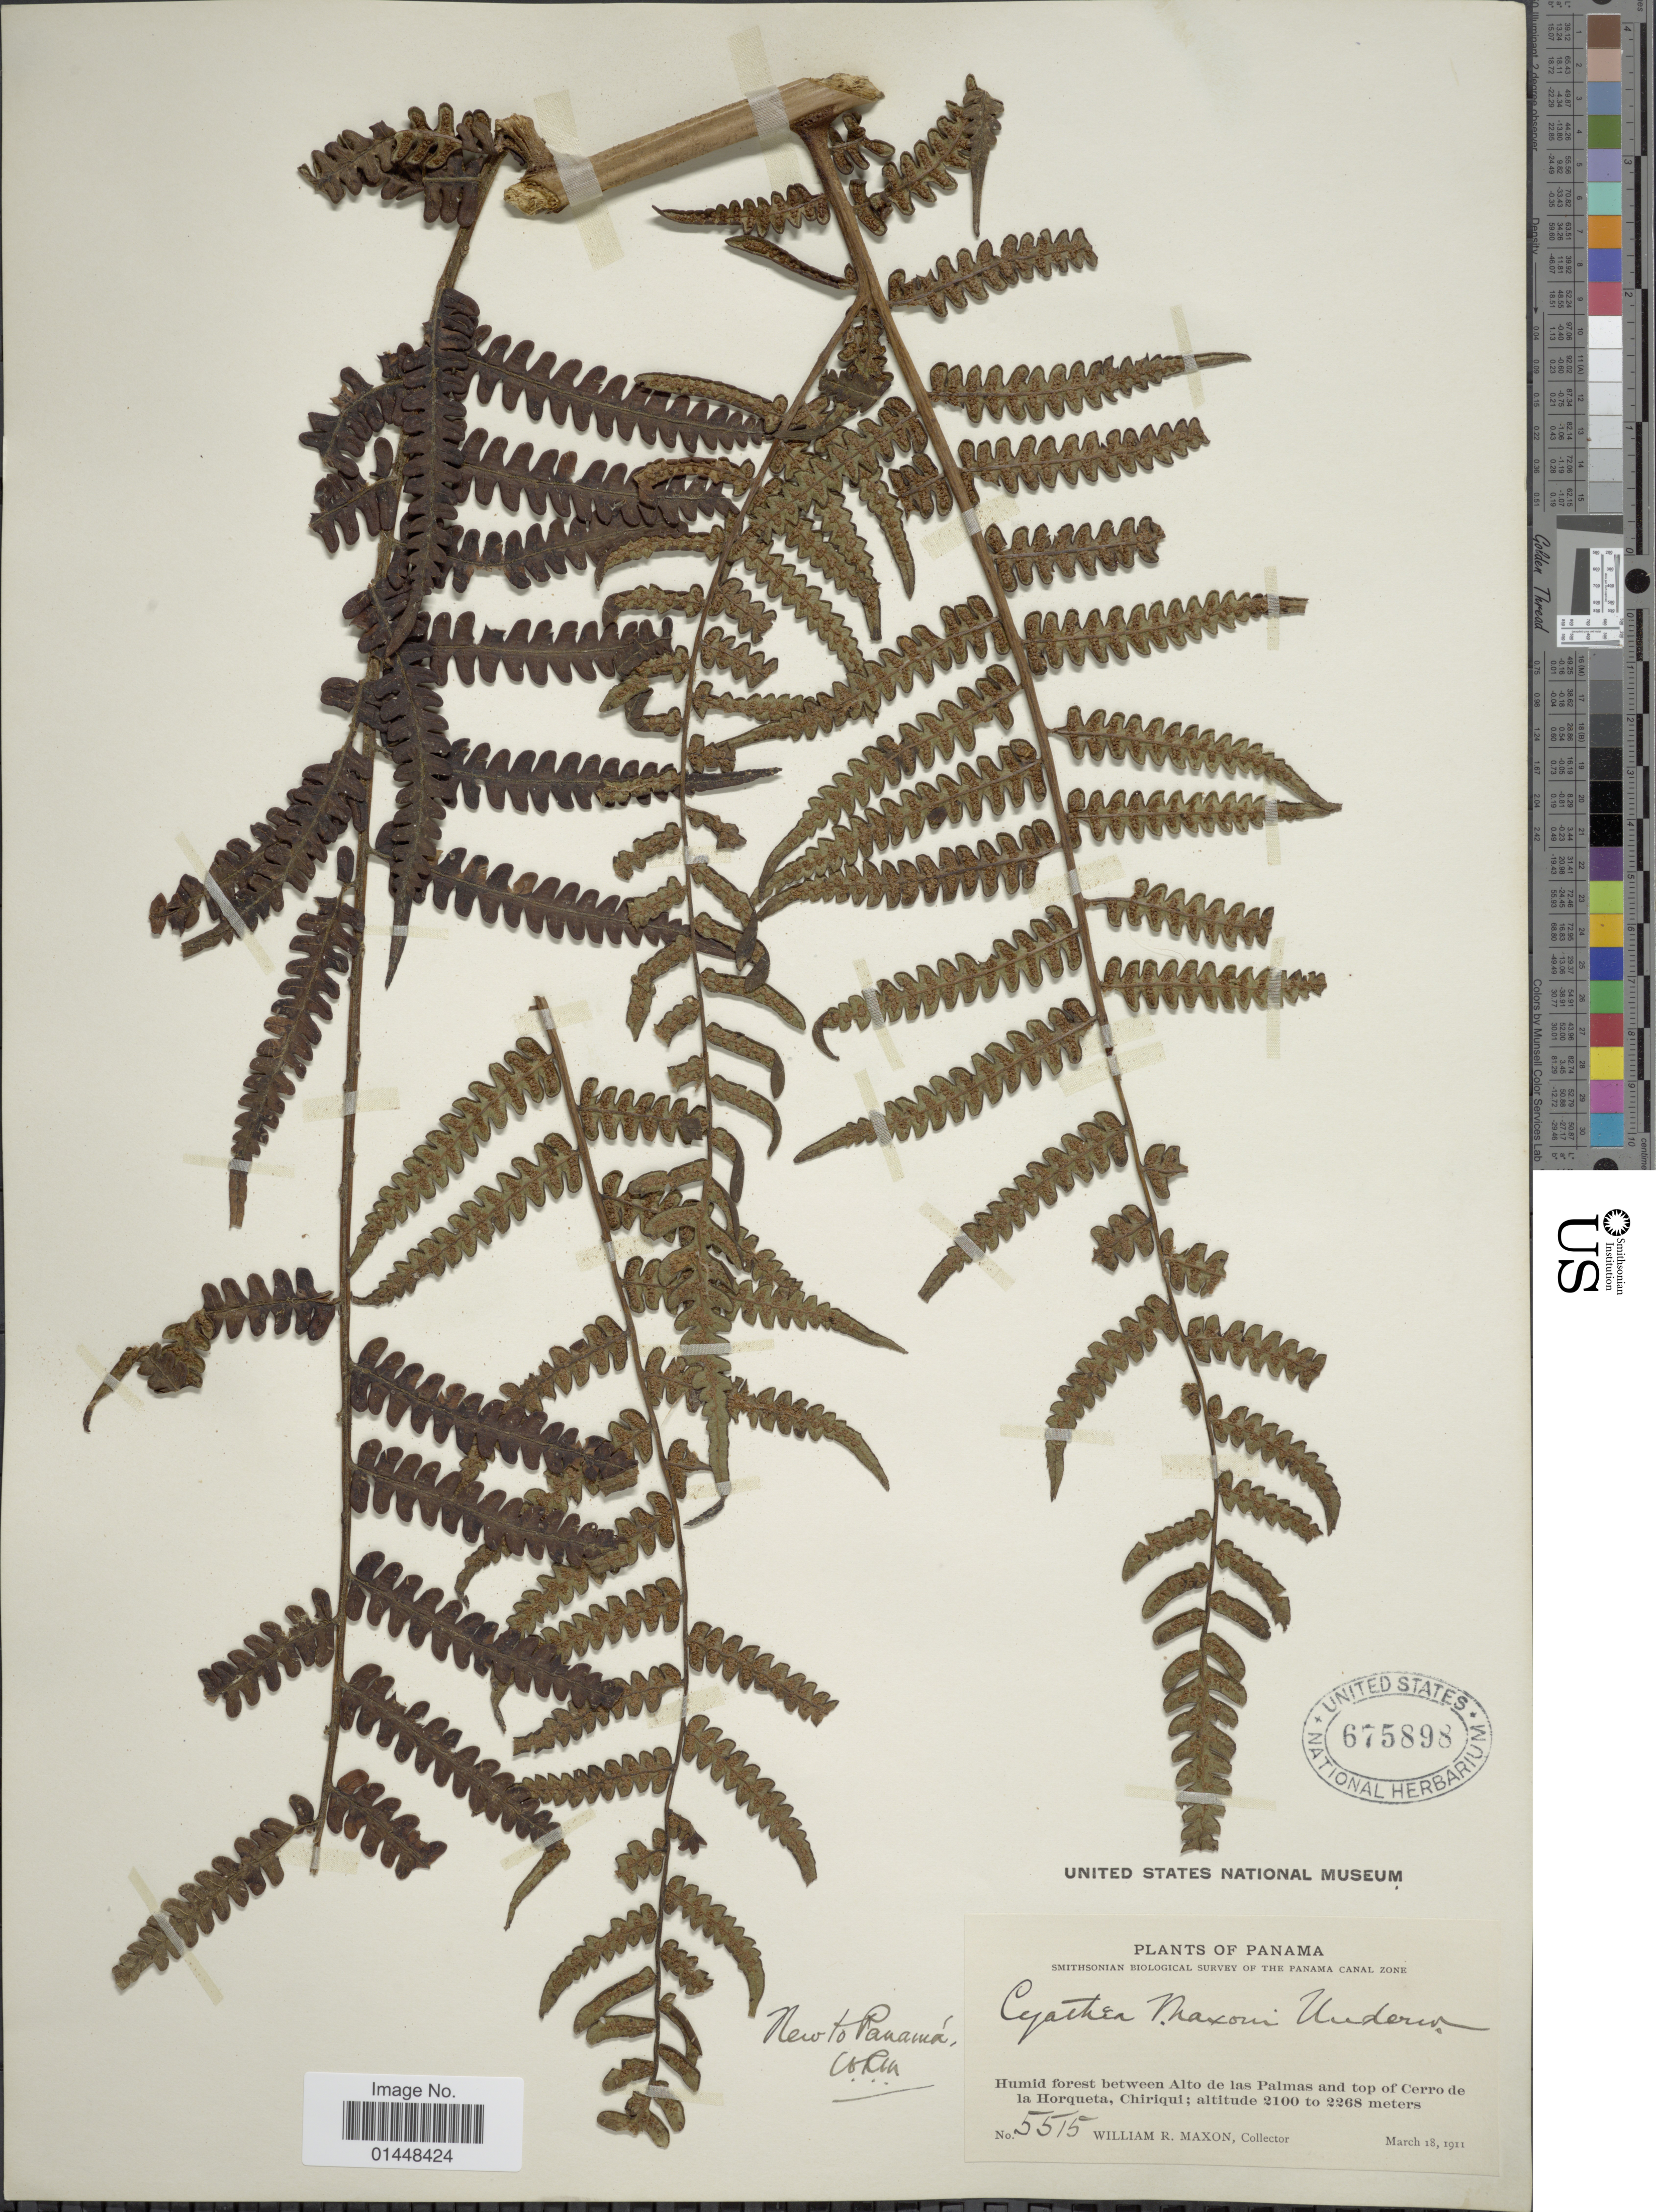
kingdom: Plantae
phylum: Tracheophyta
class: Polypodiopsida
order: Cyatheales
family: Cyatheaceae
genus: Cyathea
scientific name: Cyathea caracasana var. maxonii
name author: (Underw.) R.M. Tryon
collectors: W. R. Maxon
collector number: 5515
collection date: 1911-03-18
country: Panama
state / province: Chiriqui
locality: Between Alto de Las Palmas and top of Cerro de la Horqueta, Chiriqui. Panama Canal Zone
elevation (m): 2100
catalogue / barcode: US 675898